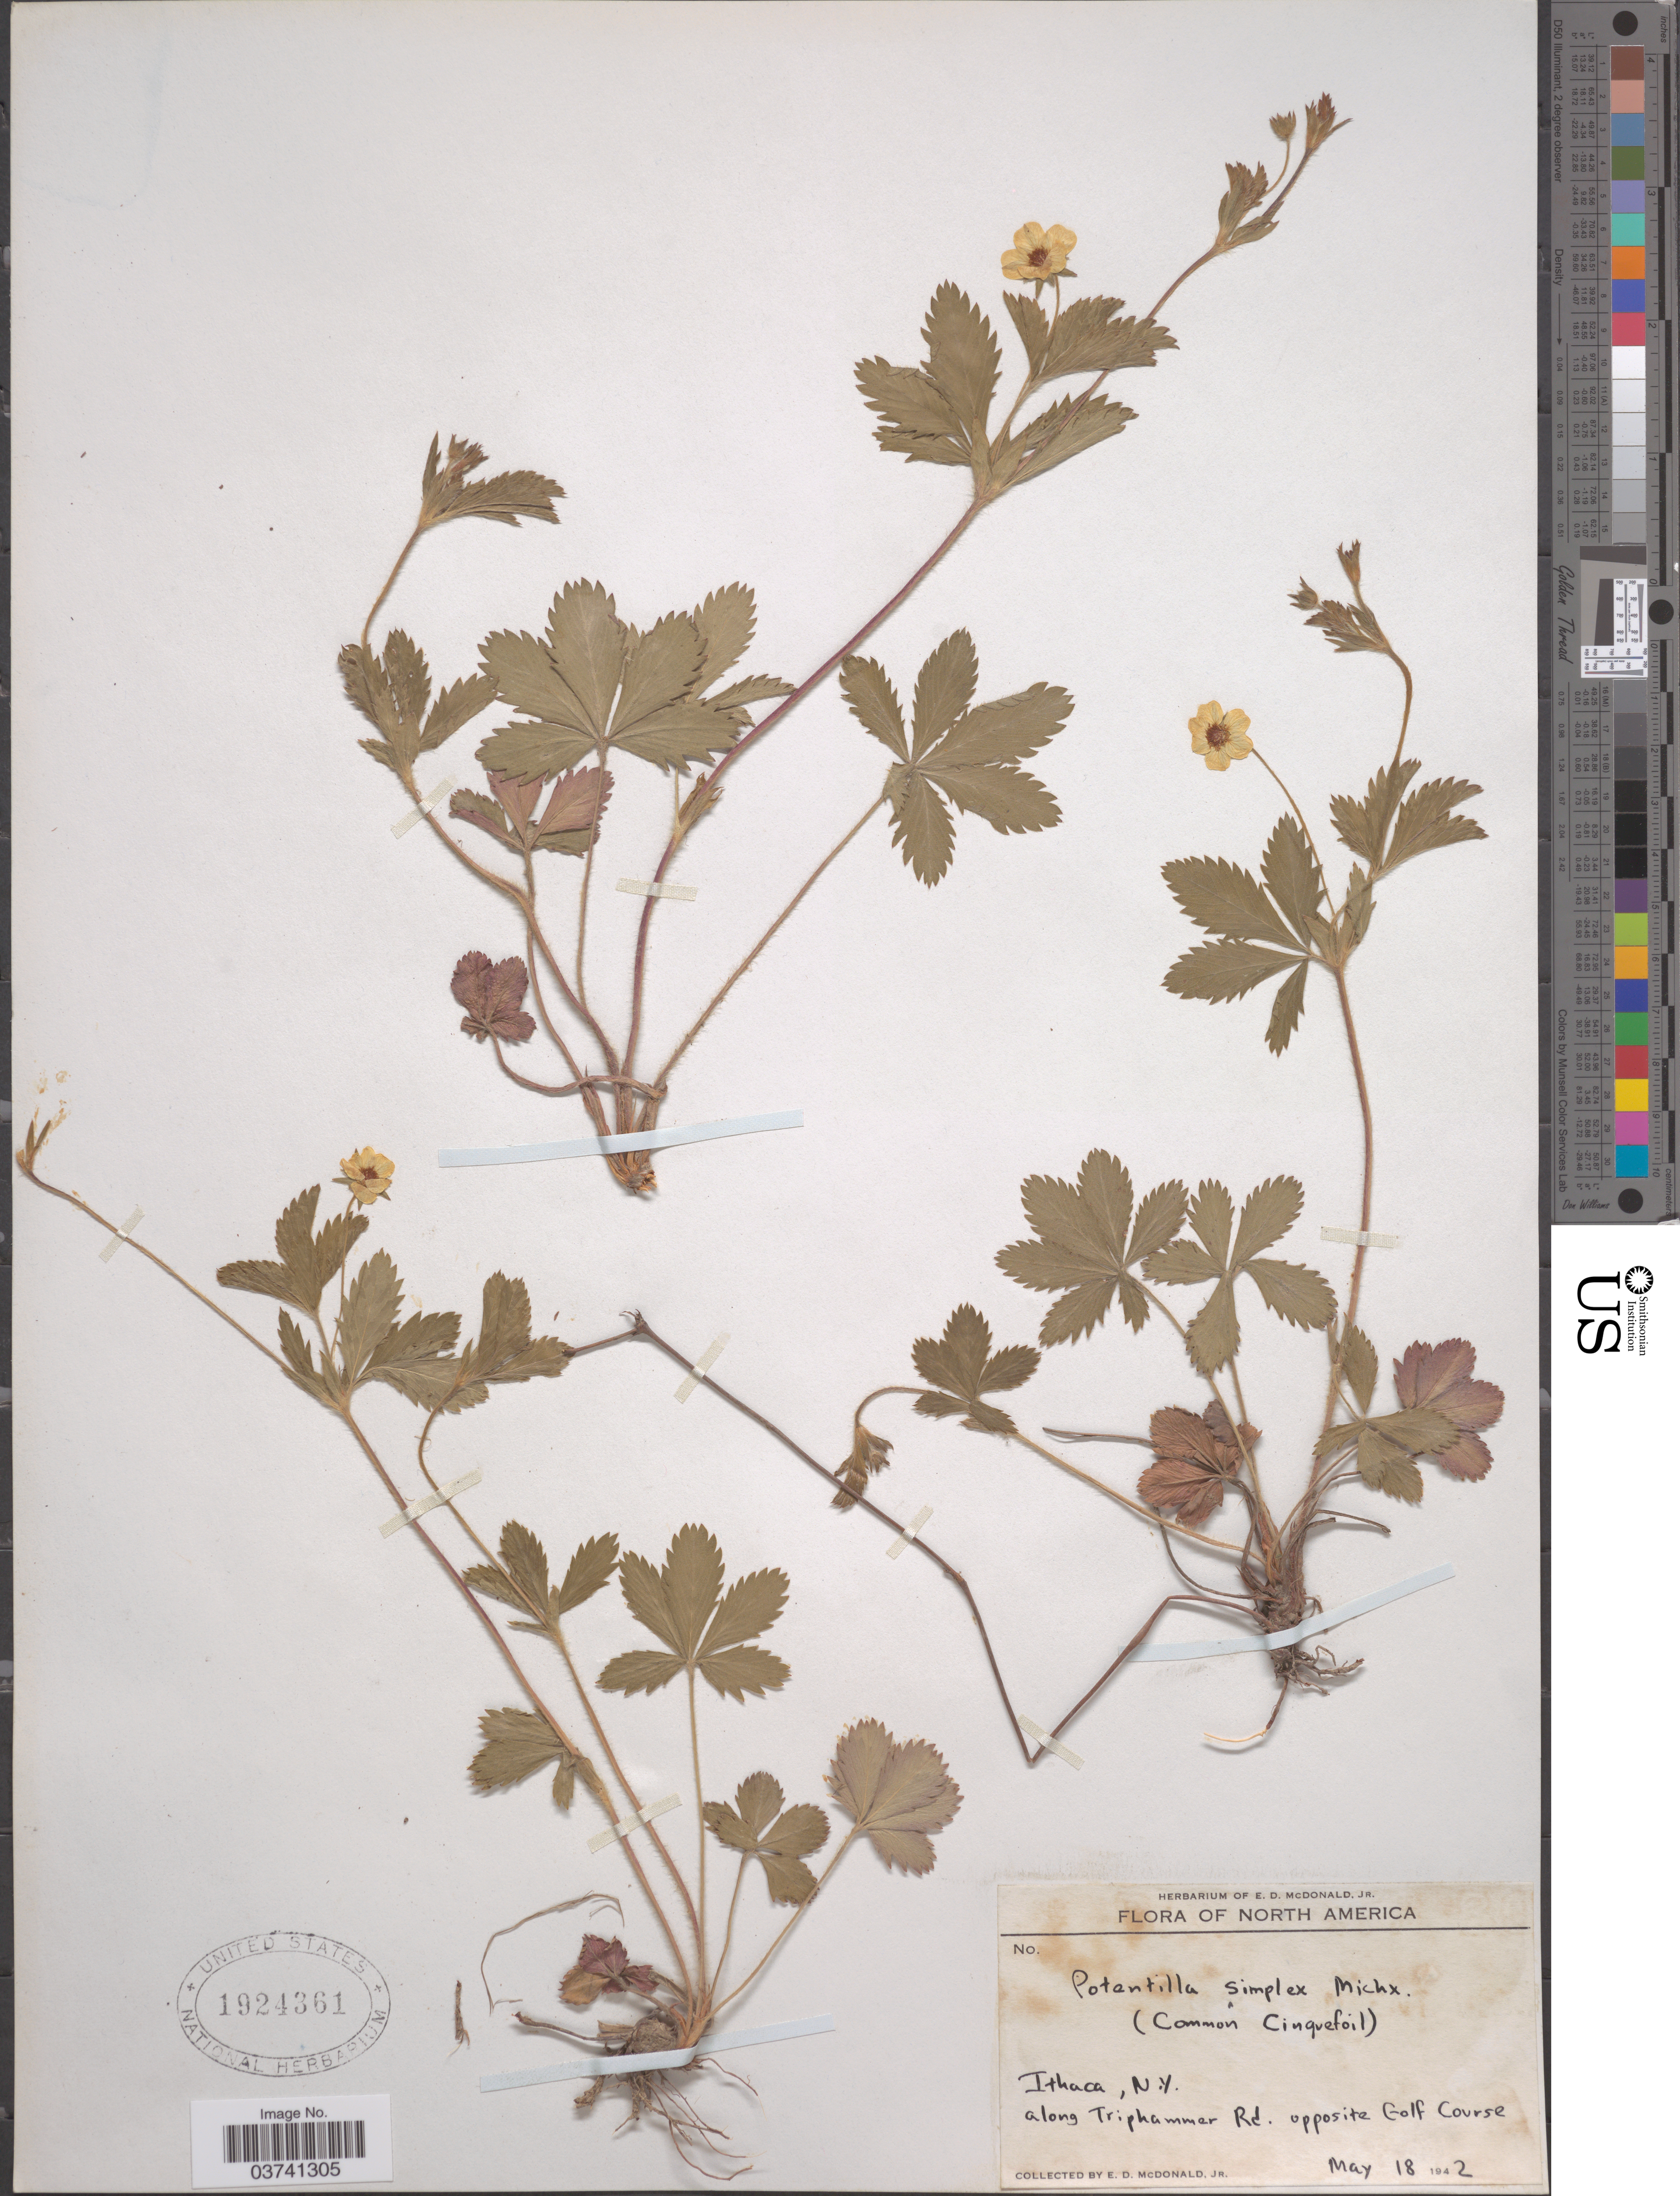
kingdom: Plantae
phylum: Tracheophyta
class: Magnoliopsida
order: Rosales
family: Rosaceae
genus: Potentilla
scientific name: Potentilla simplex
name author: Michx.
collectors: E. D. McDonald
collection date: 1942-05-18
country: United States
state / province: New York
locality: Ithaca. Along Triphammer Rd. opposite Golf Course.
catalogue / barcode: US 1924361